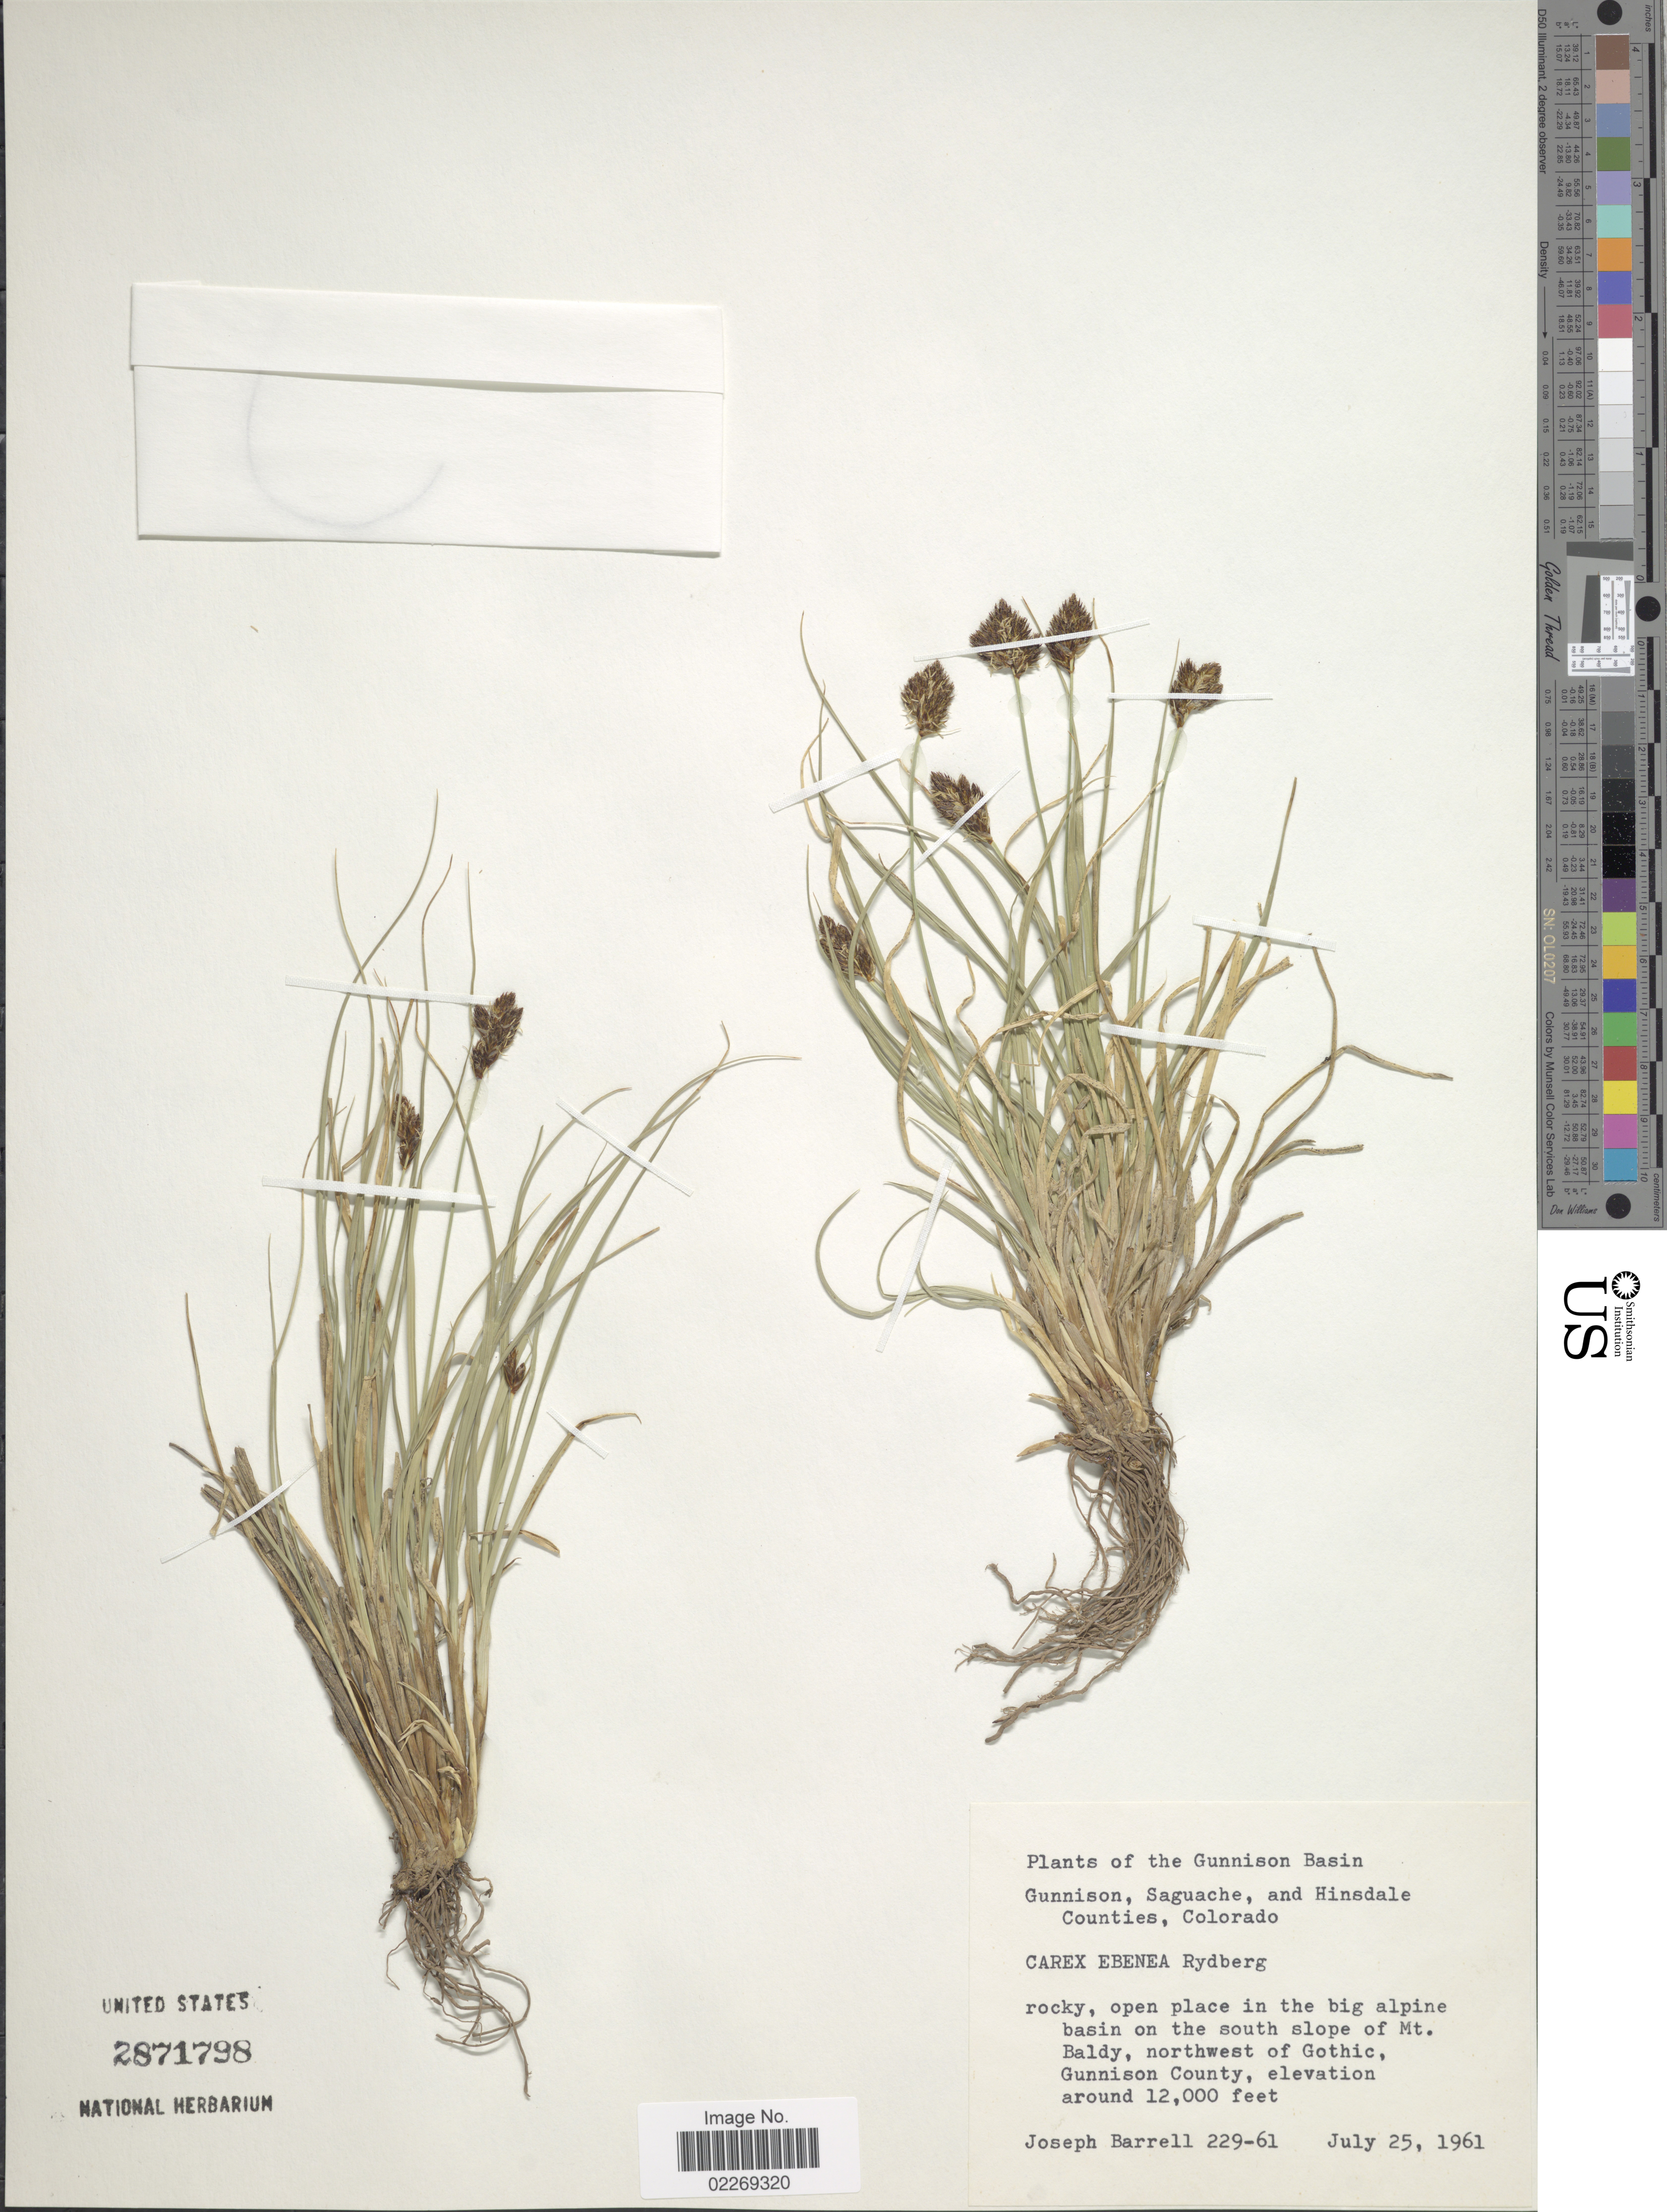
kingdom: Plantae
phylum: Tracheophyta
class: Liliopsida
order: Poales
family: Cyperaceae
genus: Carex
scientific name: Carex ebenea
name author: Rydb.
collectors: J. Barrell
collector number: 229-61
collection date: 1961-07-25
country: United States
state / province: Colorado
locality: Gunnison Basin. Open place in the big alpine basin on the south slope of Mt. Baldy, northwest of Gothic, Gunnison County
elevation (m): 3658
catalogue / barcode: US 2871798